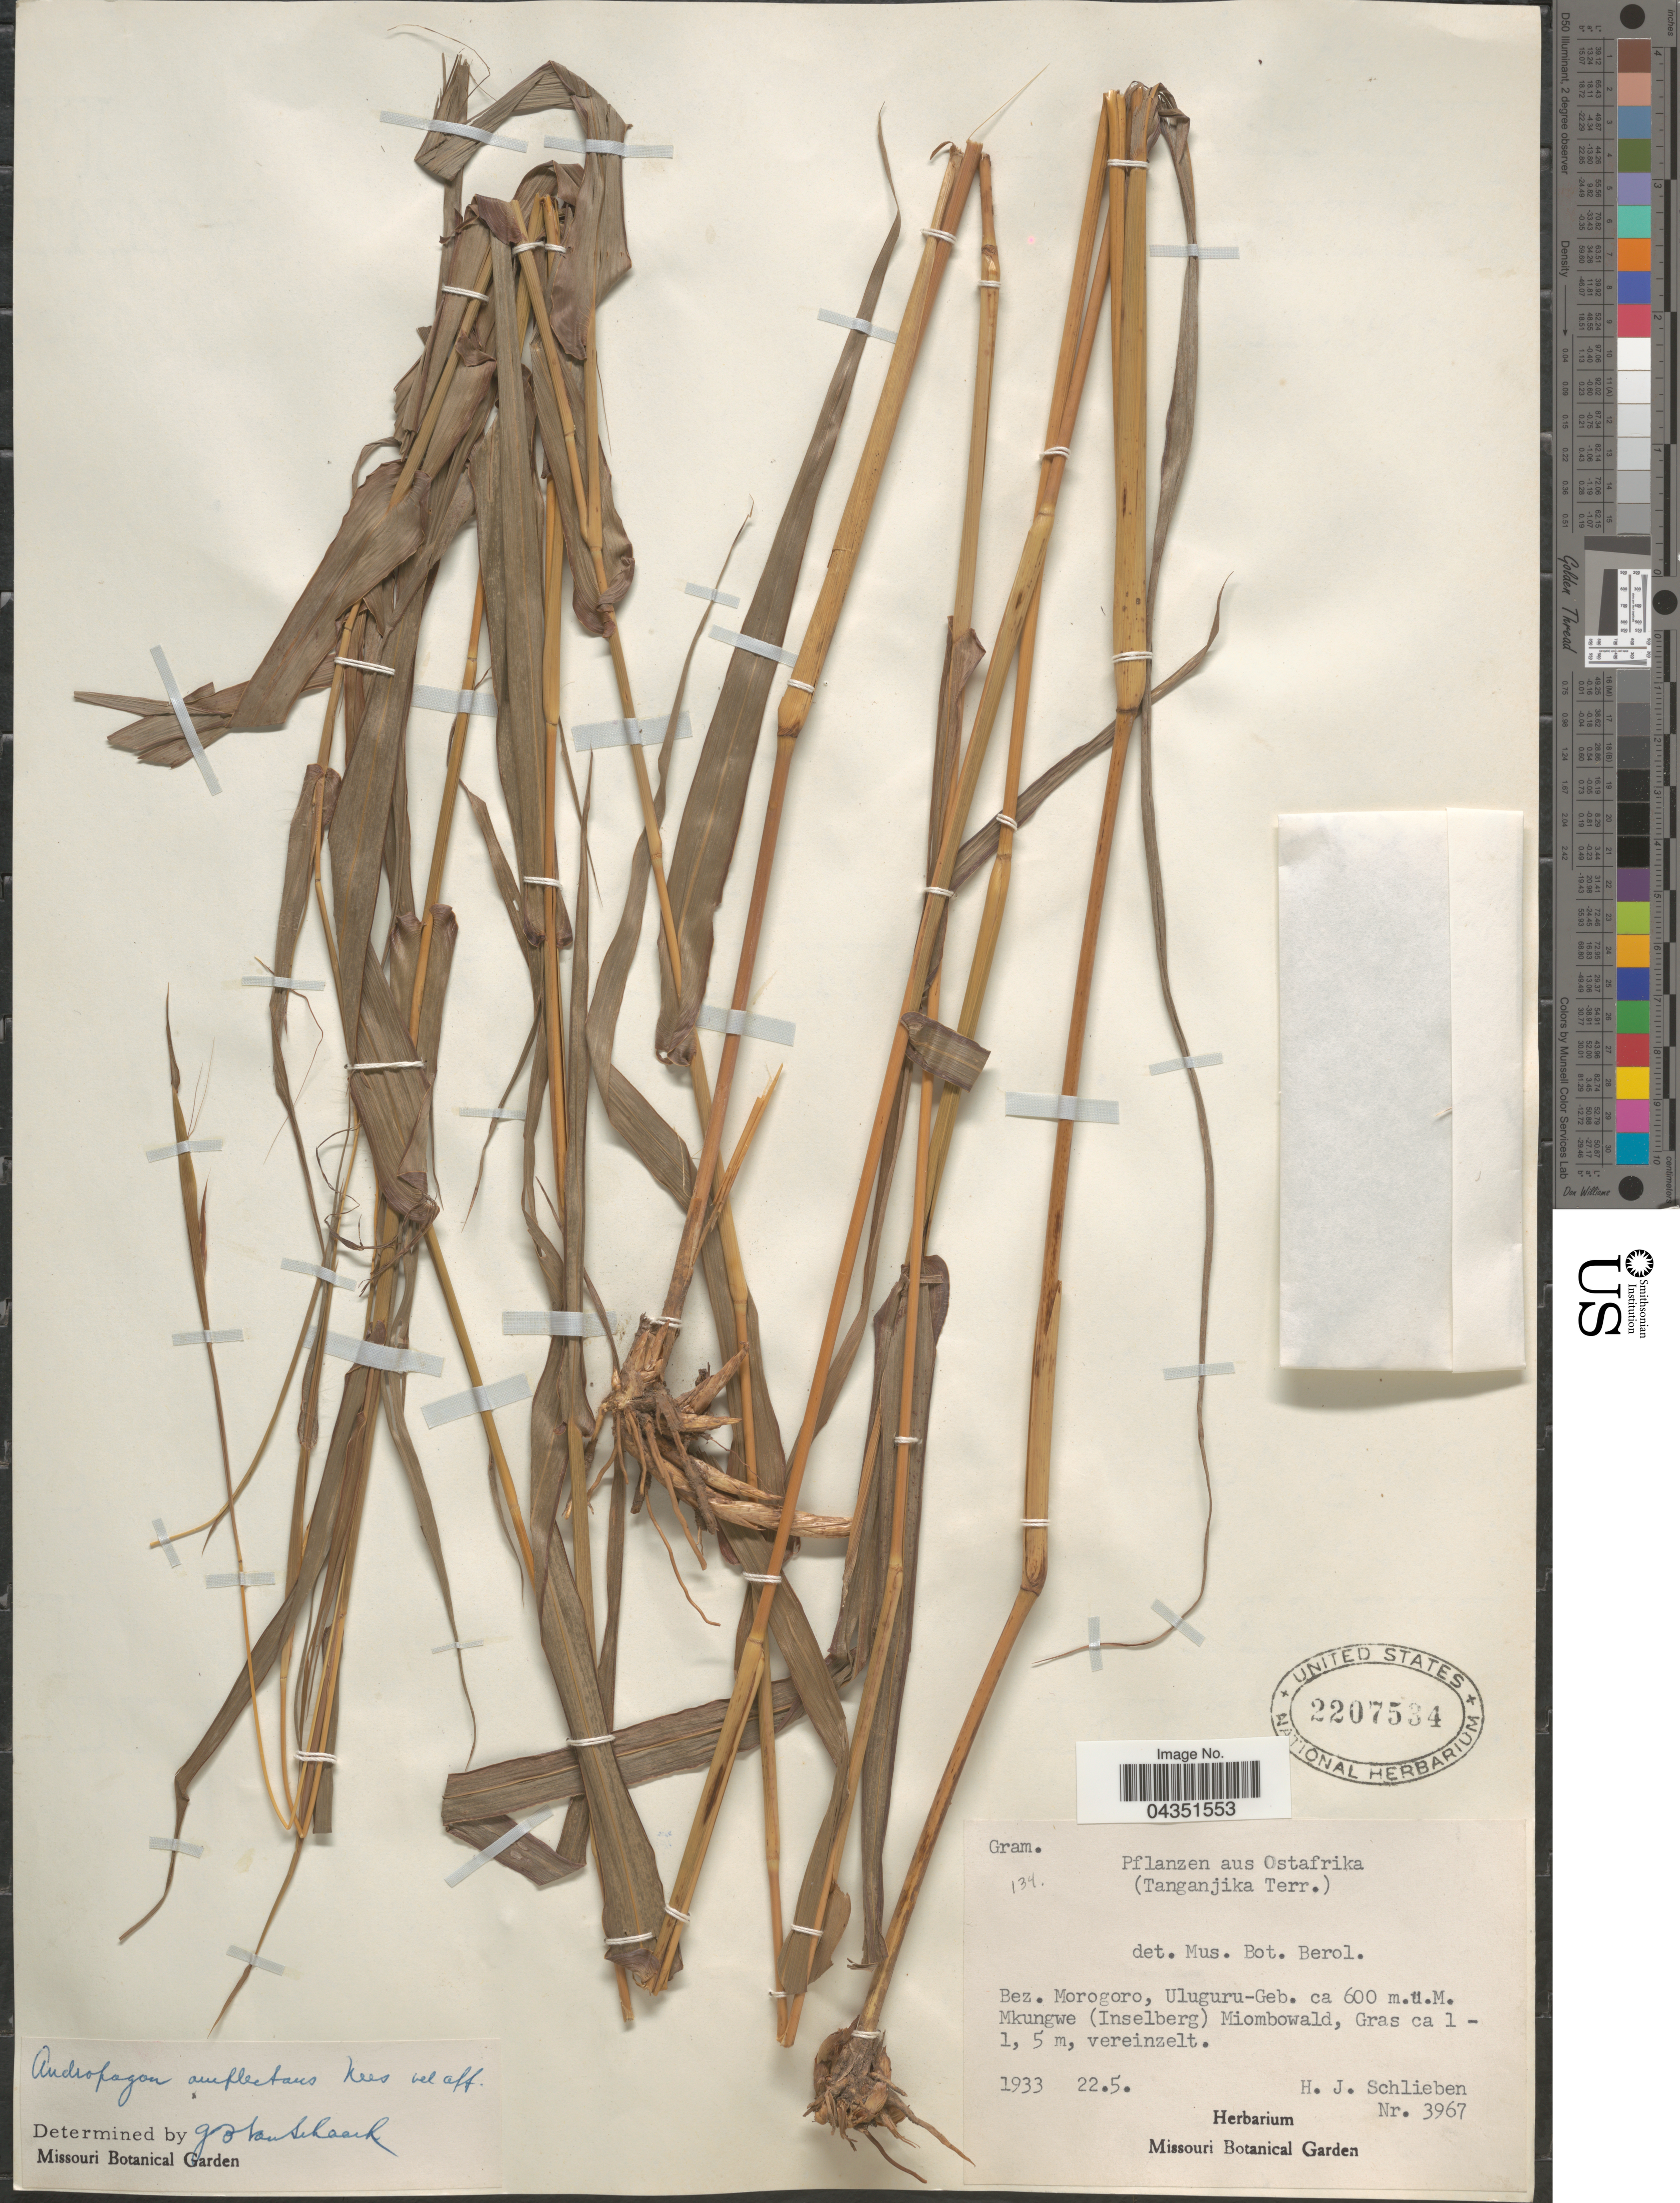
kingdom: Plantae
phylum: Tracheophyta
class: Liliopsida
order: Poales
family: Poaceae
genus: Diheteropogon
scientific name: Diheteropogon amplectens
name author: (Nees) Clayton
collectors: H. J. Schlieben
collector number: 3967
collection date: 1933-05-22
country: Tanzania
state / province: Morogoro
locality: Ostafrika (Tanganjika Terr.). Bez. Morogoro, Uluguru-Geb. Mkungwe (Inselberg) Miombowald.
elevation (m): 600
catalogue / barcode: US 2207534